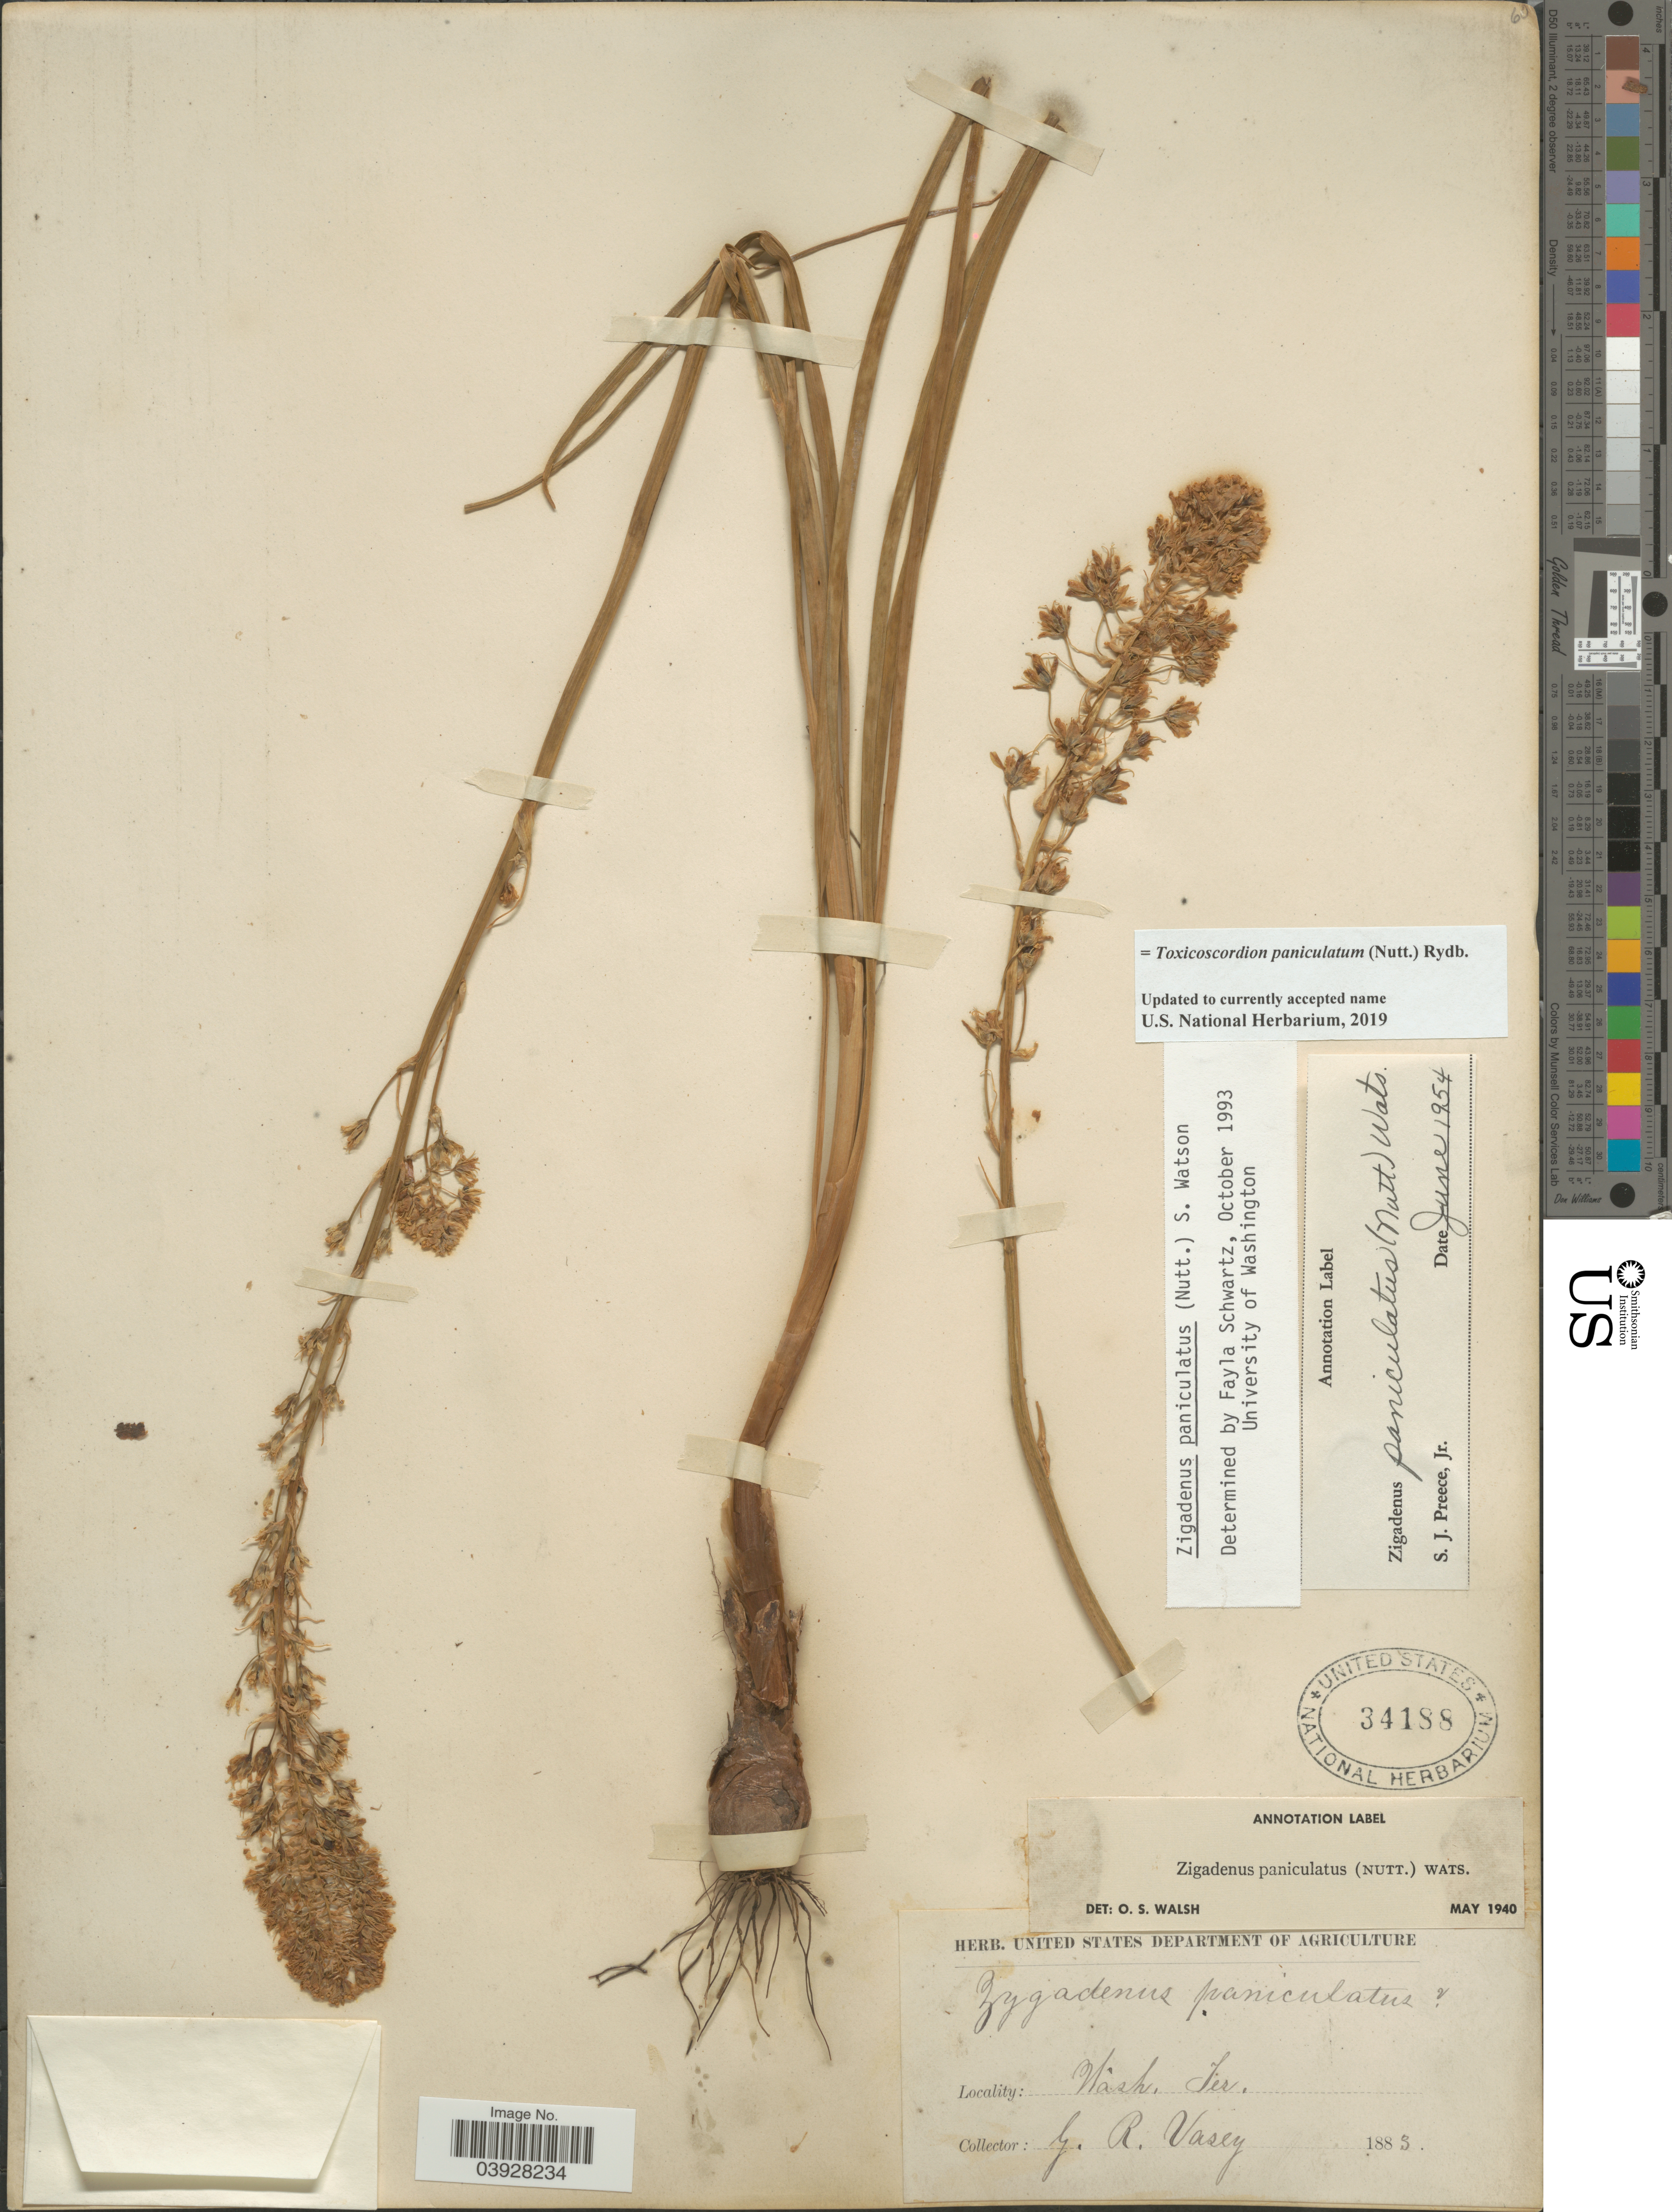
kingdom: Plantae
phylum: Tracheophyta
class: Liliopsida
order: Liliales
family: Melanthiaceae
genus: Toxicoscordion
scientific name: Toxicoscordion paniculatum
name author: (Nutt.) Rydb.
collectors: G. R. Vasey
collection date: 1883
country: United States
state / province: Washington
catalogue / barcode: US 34188